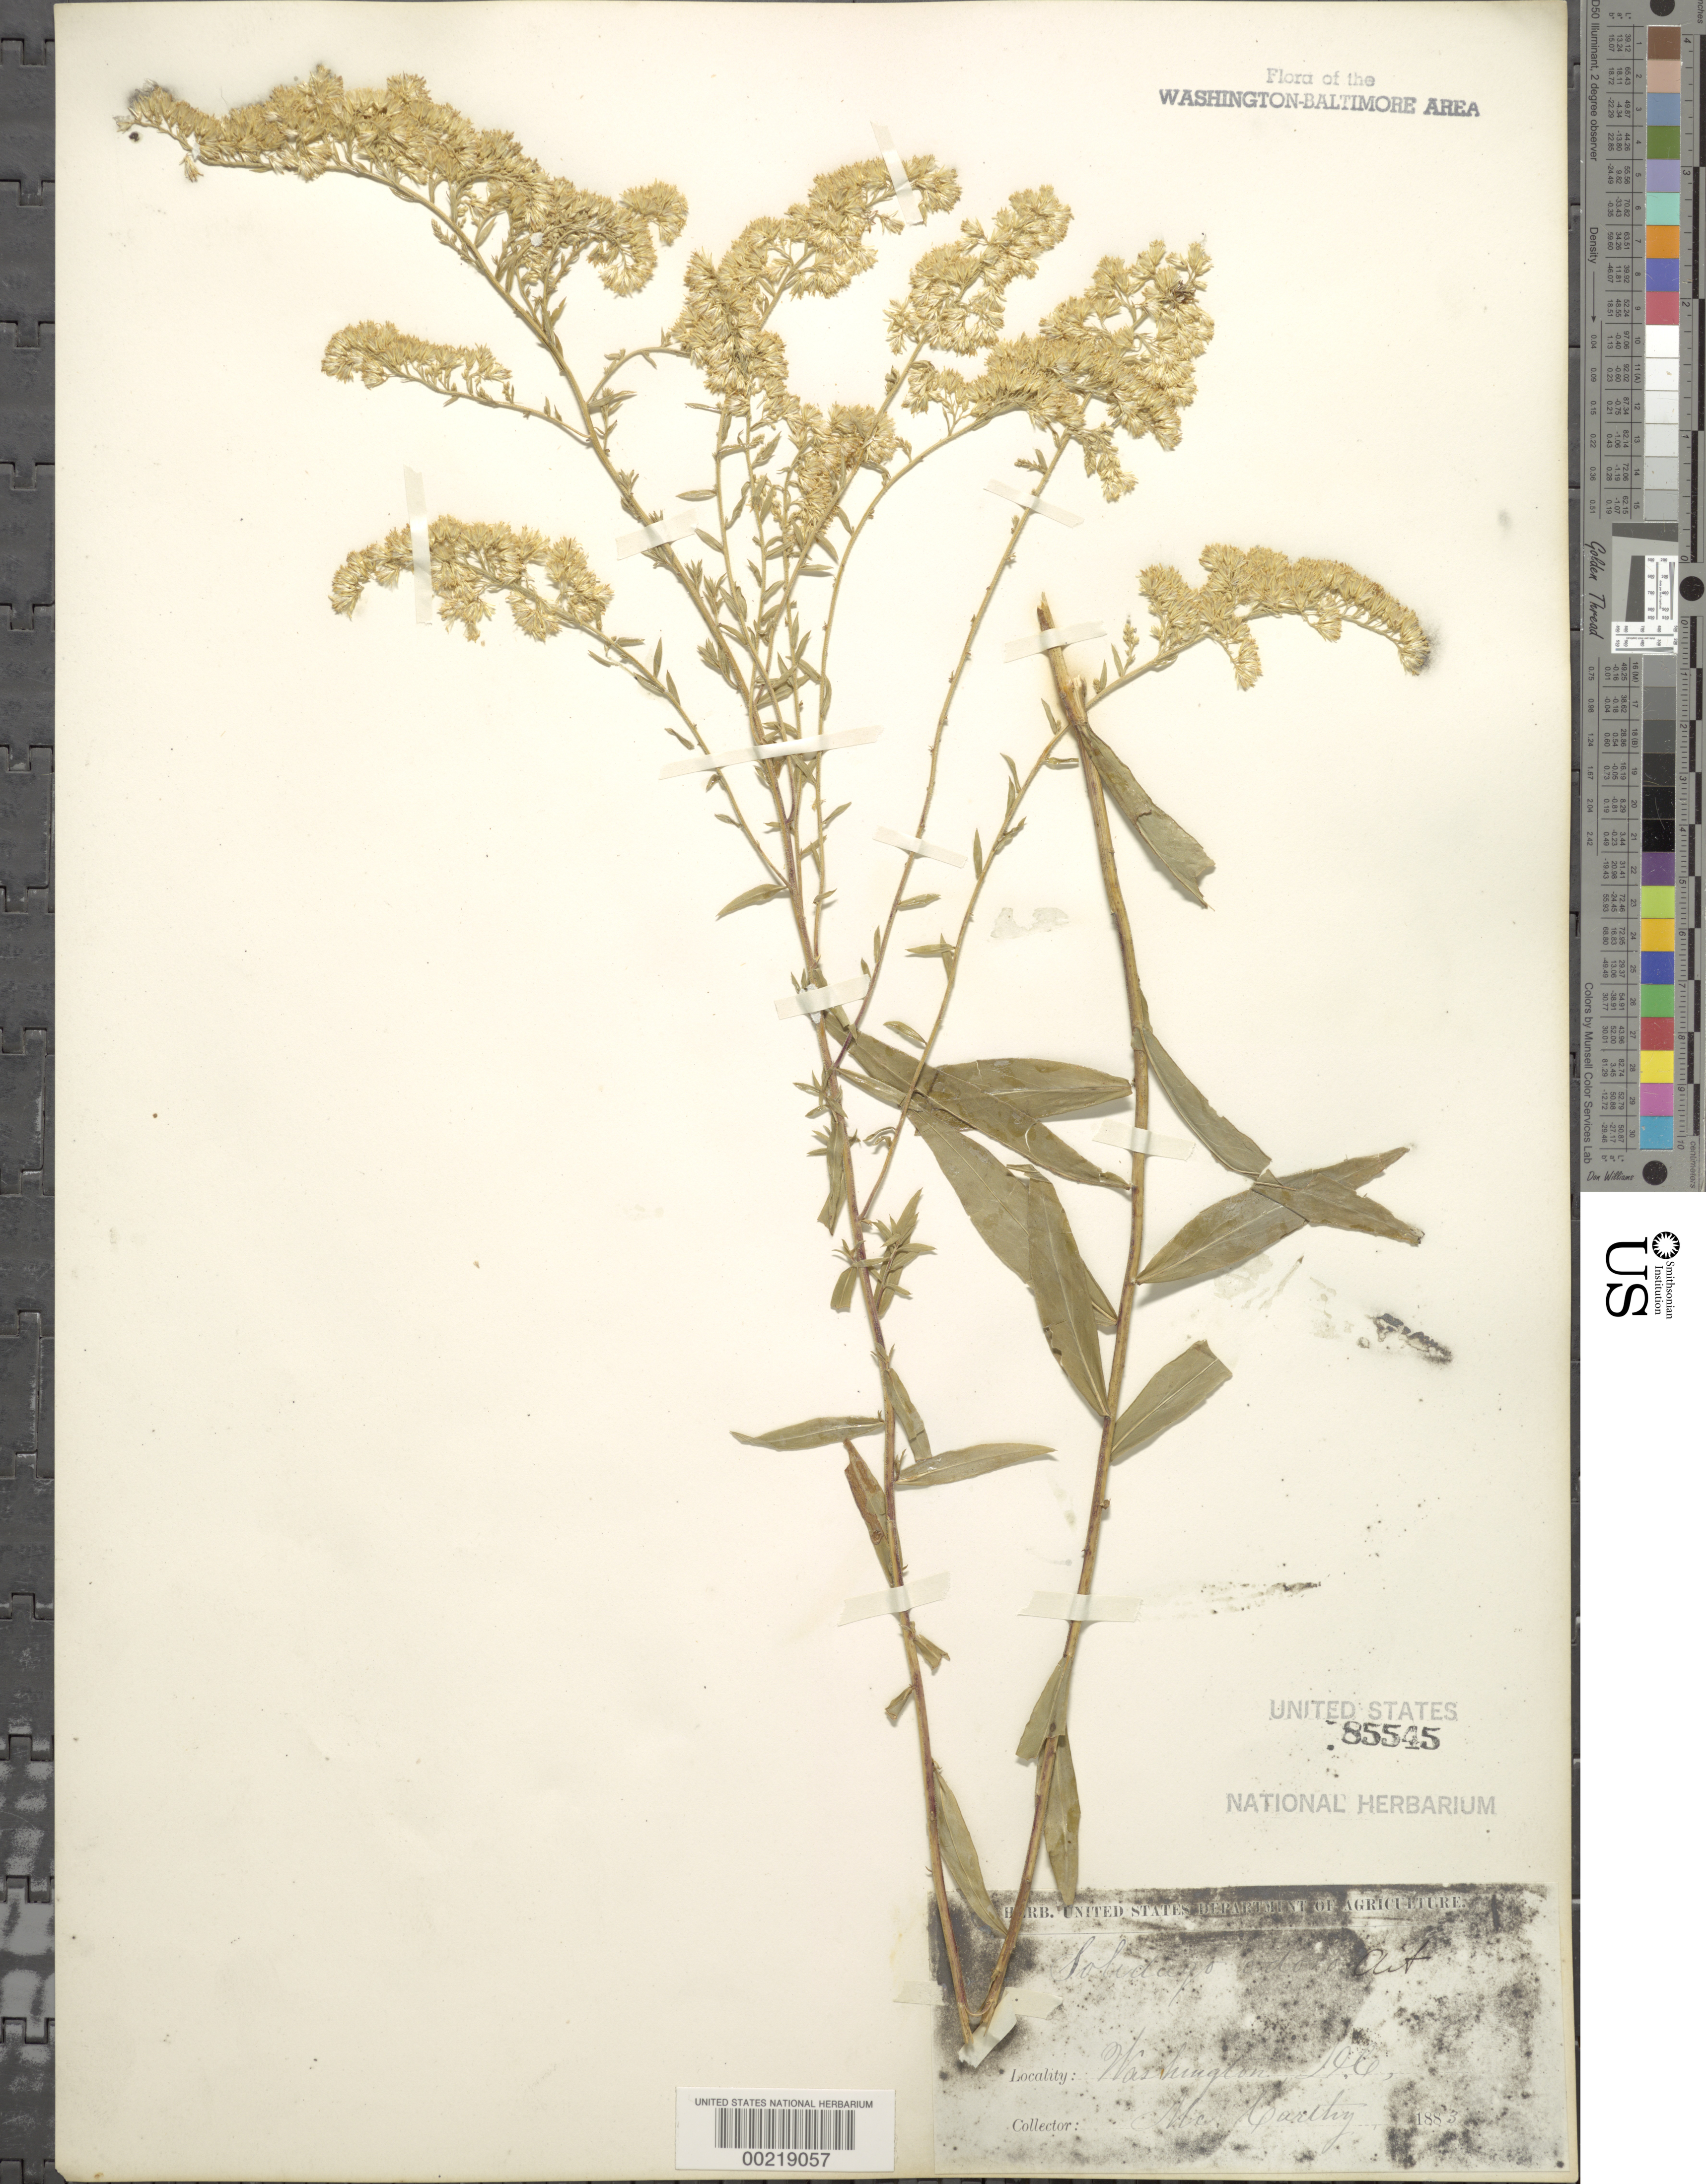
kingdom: Plantae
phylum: Tracheophyta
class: Magnoliopsida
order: Asterales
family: Asteraceae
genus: Solidago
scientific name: Solidago odora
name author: Aiton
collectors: J. McCarthy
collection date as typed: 1883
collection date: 1883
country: United States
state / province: District of Columbia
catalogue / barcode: US 85545